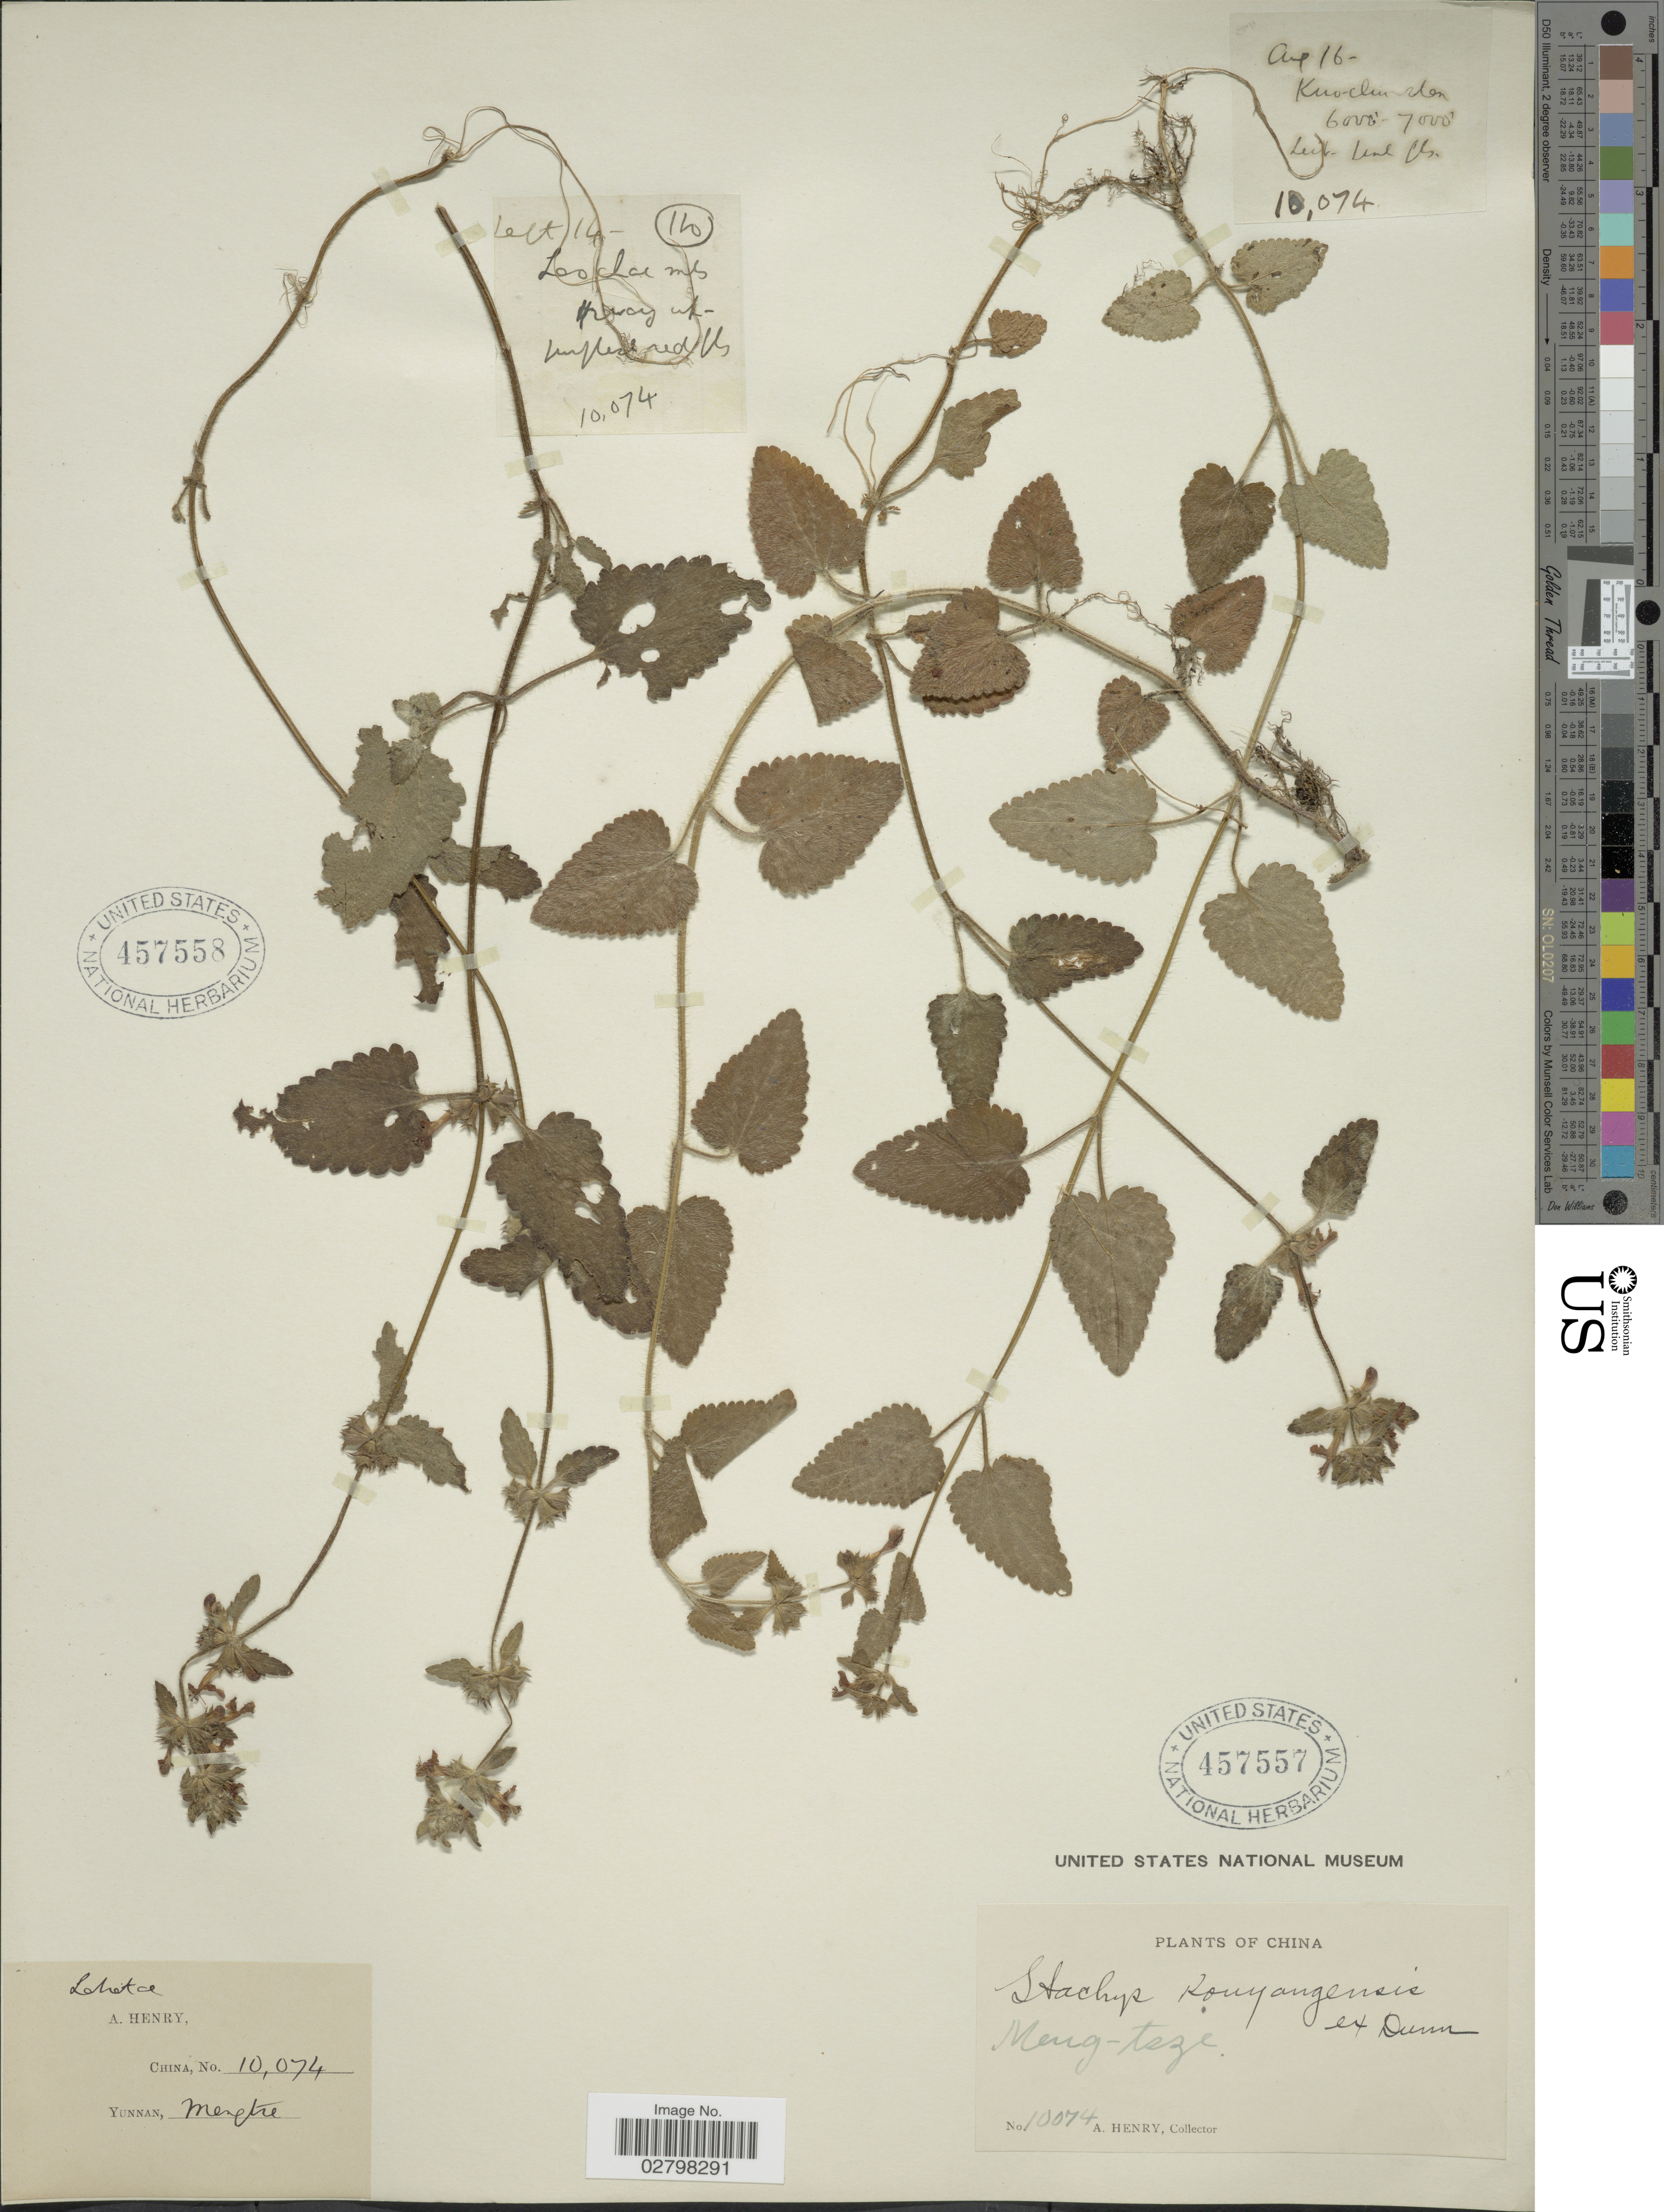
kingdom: Plantae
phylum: Tracheophyta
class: Magnoliopsida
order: Lamiales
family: Lamiaceae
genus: Stachys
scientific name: Stachys kouyangensis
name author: (Vaniot) Dunn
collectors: A. Henry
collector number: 10074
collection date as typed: Transcribed d/m/y: /8/16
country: China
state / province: Yunnan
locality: Meng-tsze. Lahetae. Aug 16 - Kuo-chu shan. Sept 16 - Lao chai mts. Ho.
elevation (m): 1829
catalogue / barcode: US 457557